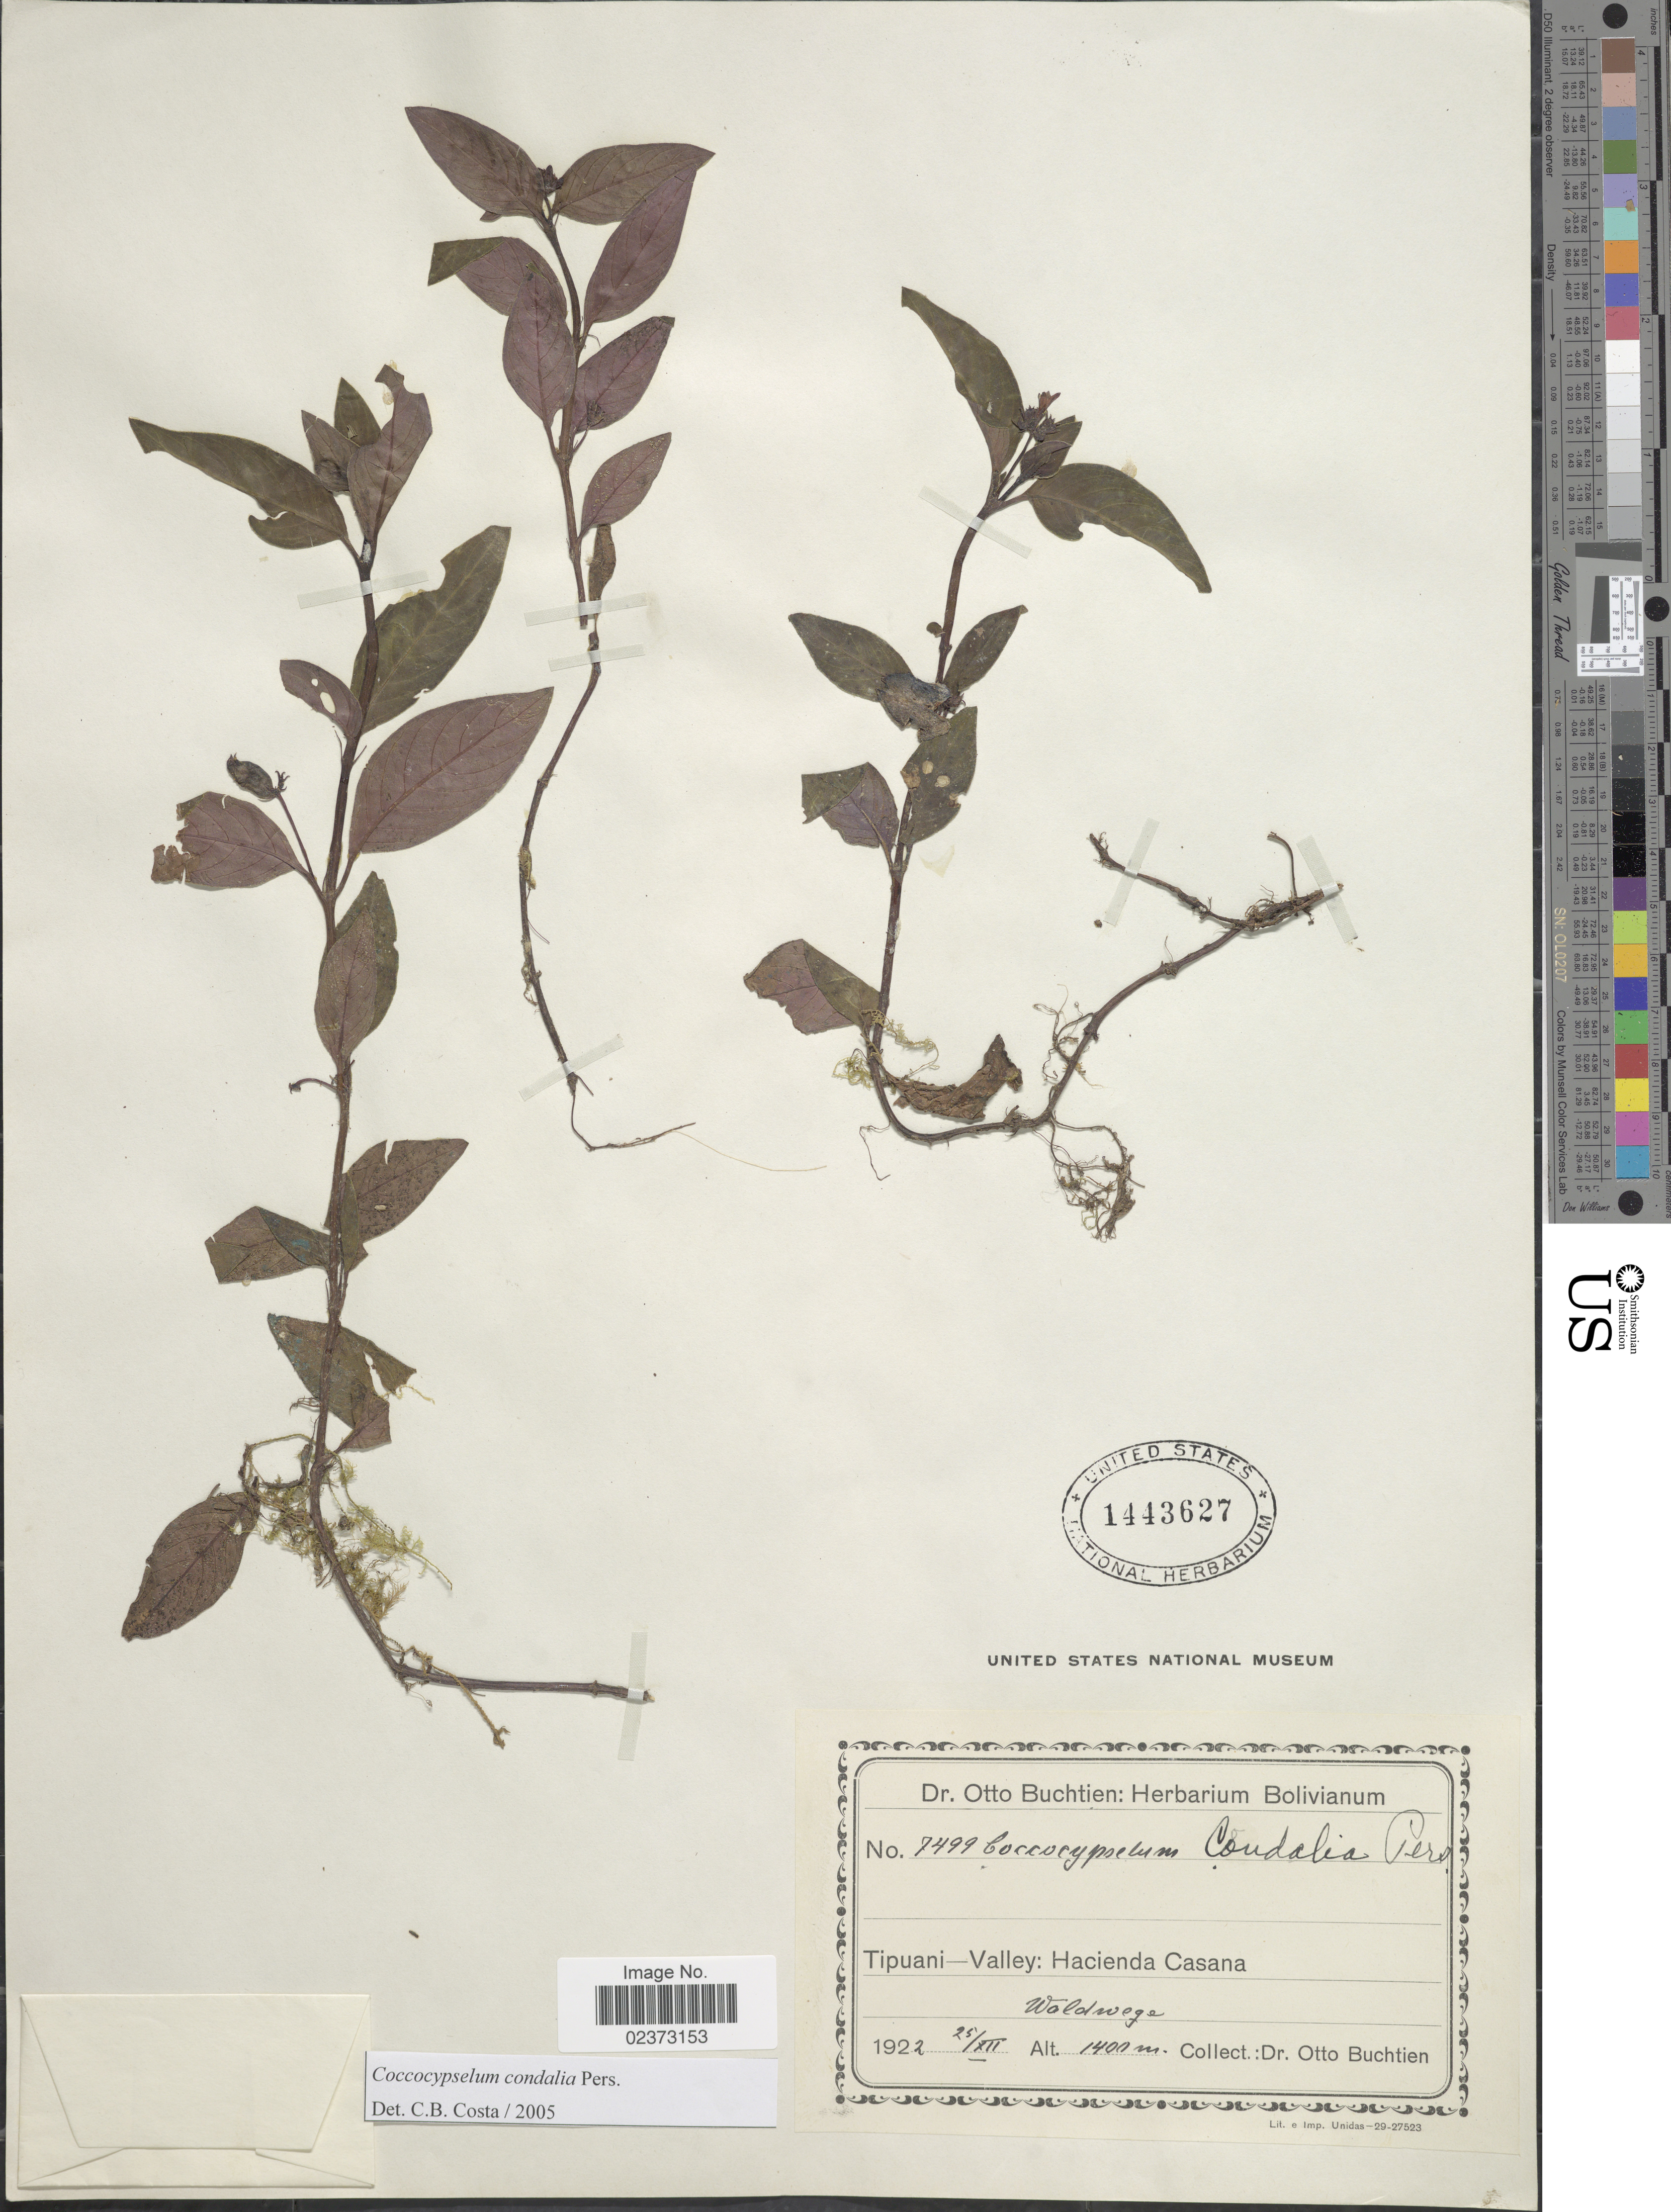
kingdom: Plantae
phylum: Tracheophyta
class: Magnoliopsida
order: Gentianales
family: Rubiaceae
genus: Coccocypselum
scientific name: Coccocypselum condalia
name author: Pers.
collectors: O. Buchtien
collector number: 7499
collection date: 1922-12-25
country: Bolivia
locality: Tipuani Valley: Hacienda Casana, Waldwege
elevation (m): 1400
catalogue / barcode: US 1443627